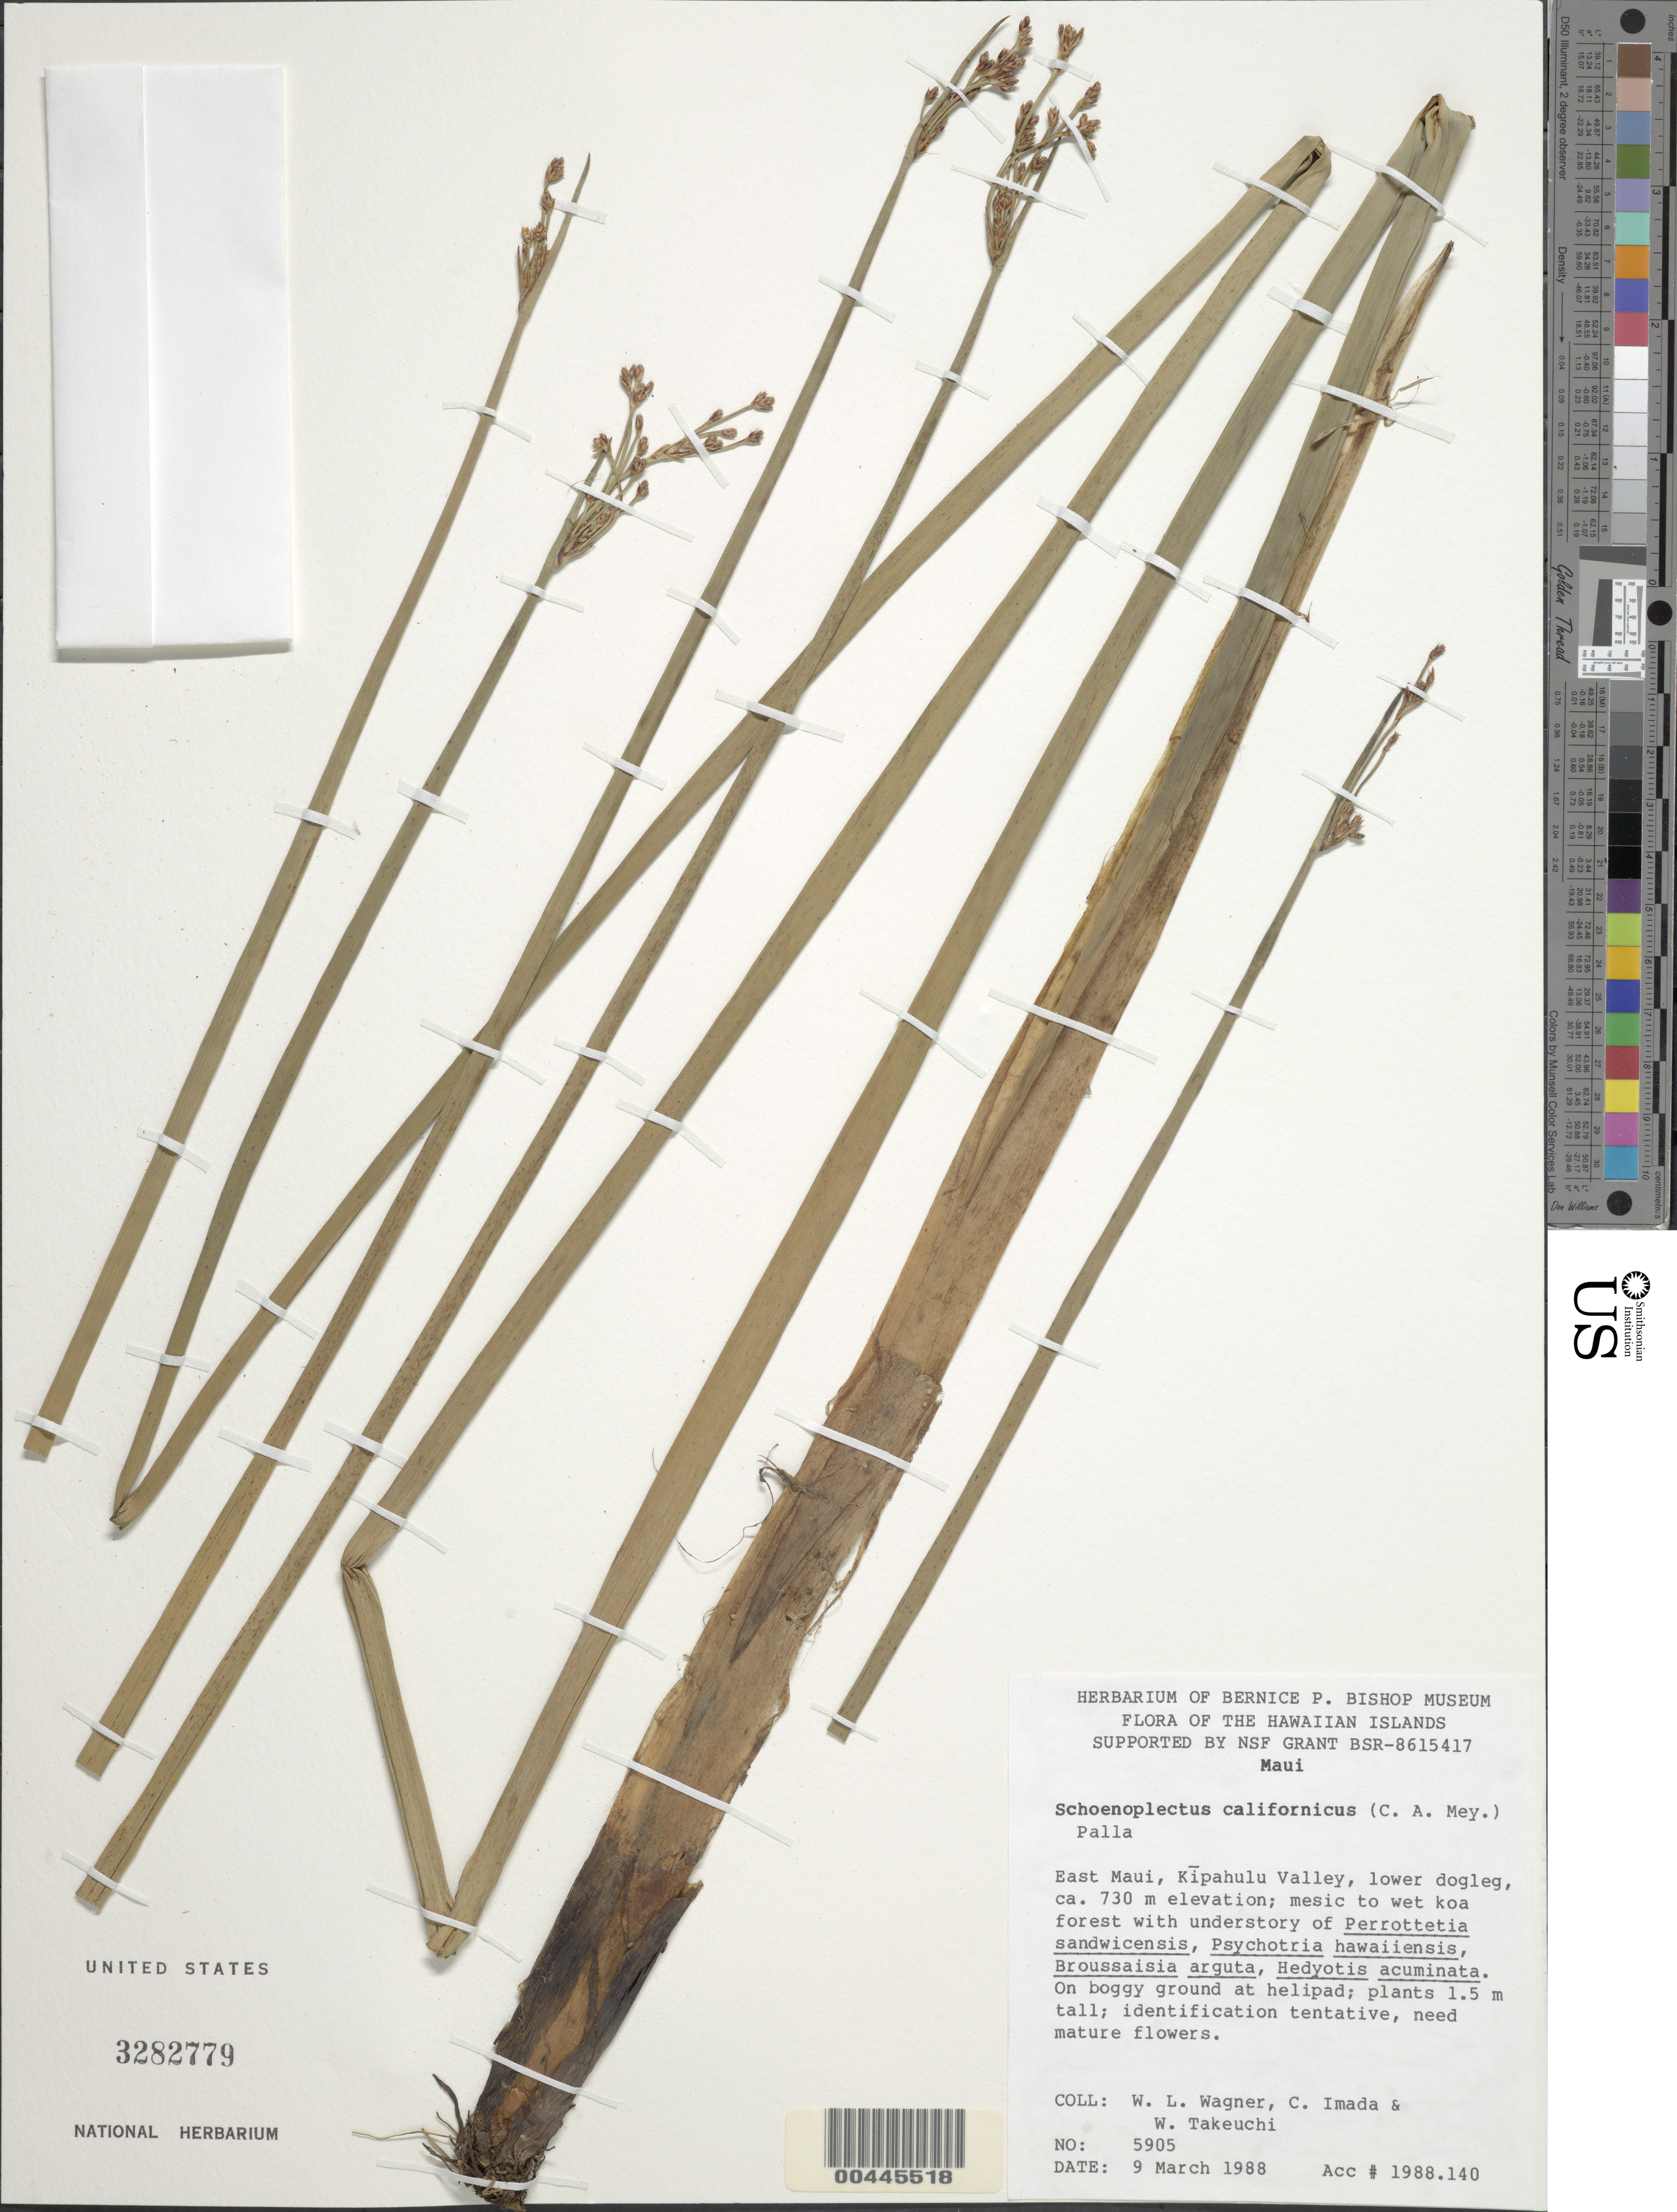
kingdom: Plantae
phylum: Tracheophyta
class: Liliopsida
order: Poales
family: Cyperaceae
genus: Schoenoplectus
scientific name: Schoenoplectus californicus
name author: (C.A. Mey.) Soják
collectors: W. L. Wagner, C. Imada & W. N. Takeuchi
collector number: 5905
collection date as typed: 9 Mar 1988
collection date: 1988-03-09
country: United States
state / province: Hawaii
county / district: Maui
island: Maui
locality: E Maui, Kipahulu Valley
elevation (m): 730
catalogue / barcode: US 3282779